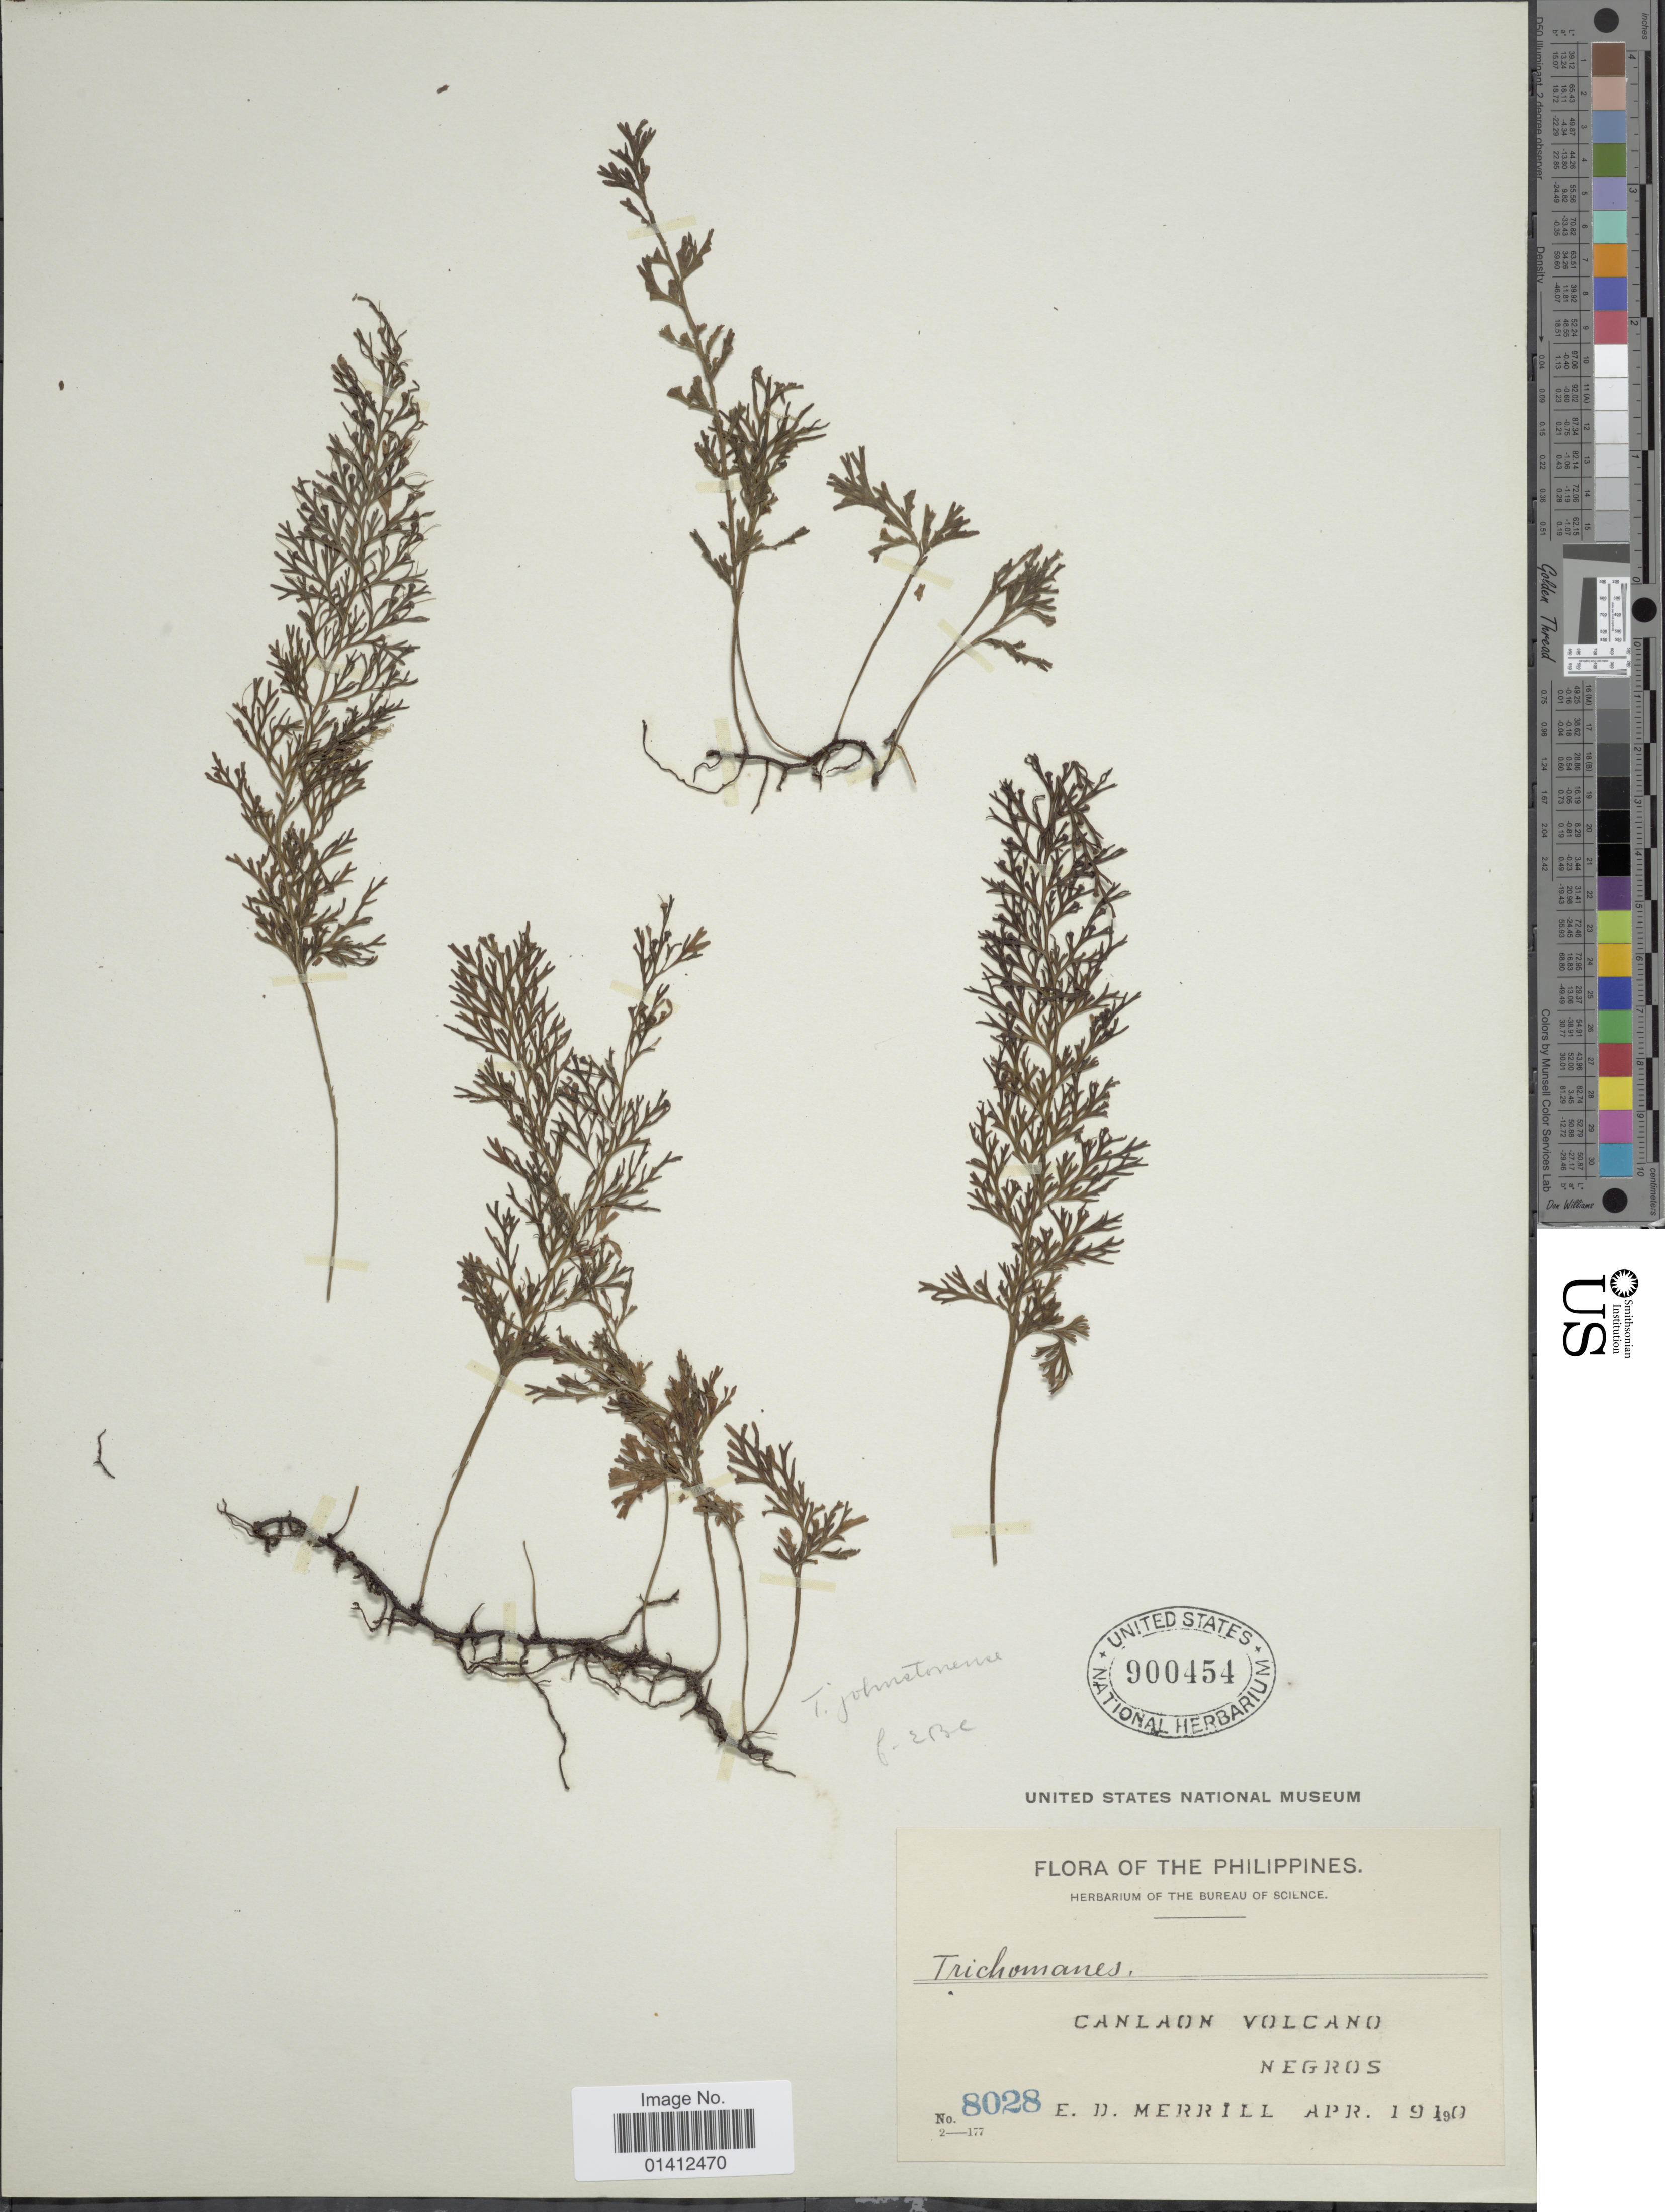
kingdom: Plantae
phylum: Tracheophyta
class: Polypodiopsida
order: Hymenophyllales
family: Hymenophyllaceae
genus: Vandenboschia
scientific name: Vandenboschia johnstonensis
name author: (Bailey) Copel.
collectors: E. D. Merrill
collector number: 8028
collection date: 1910-04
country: Philippines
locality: Canlaon Volcano, Negros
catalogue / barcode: US 900454